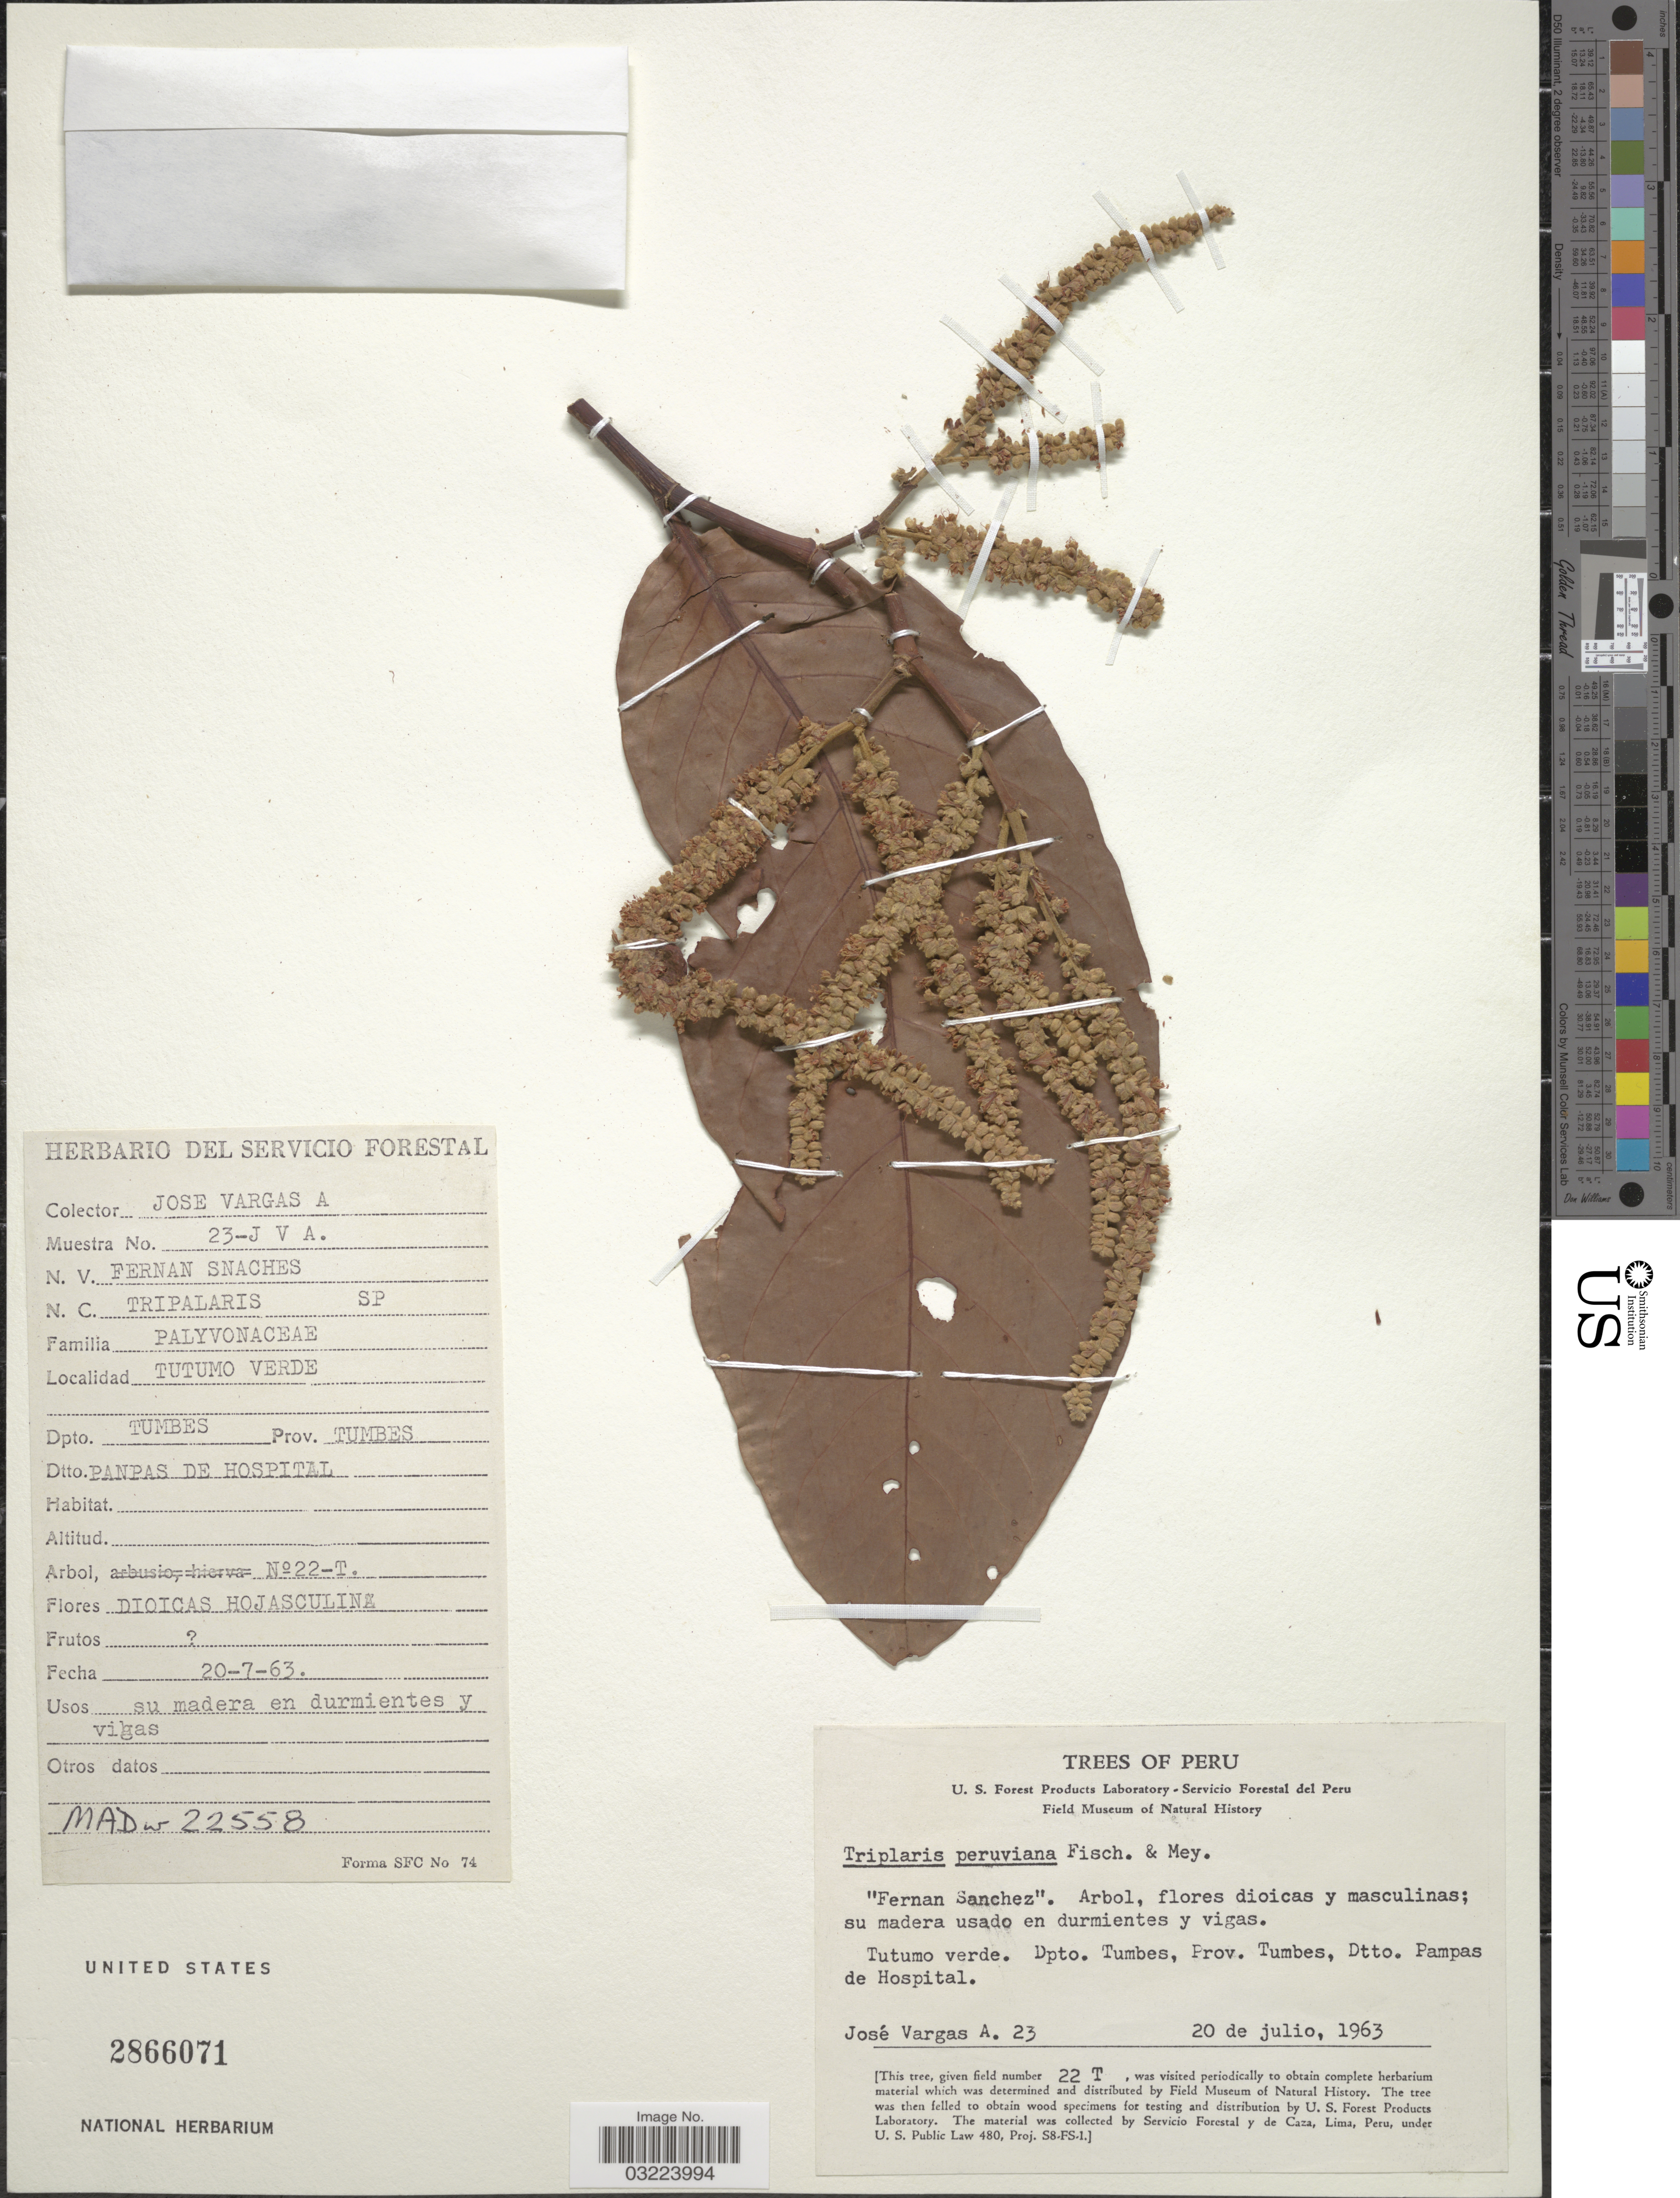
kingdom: Plantae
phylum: Tracheophyta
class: Magnoliopsida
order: Caryophyllales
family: Polygonaceae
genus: Triplaris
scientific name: Triplaris peruviana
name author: Fisch. & C.A. Mey.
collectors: J. V. Alvarez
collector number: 23-JVA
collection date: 1963-07-20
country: Peru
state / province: Tumbes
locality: Tutumo verde. Dpto. Tumbes, Dtto. Pampas de Hospital.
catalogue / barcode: US 2866071